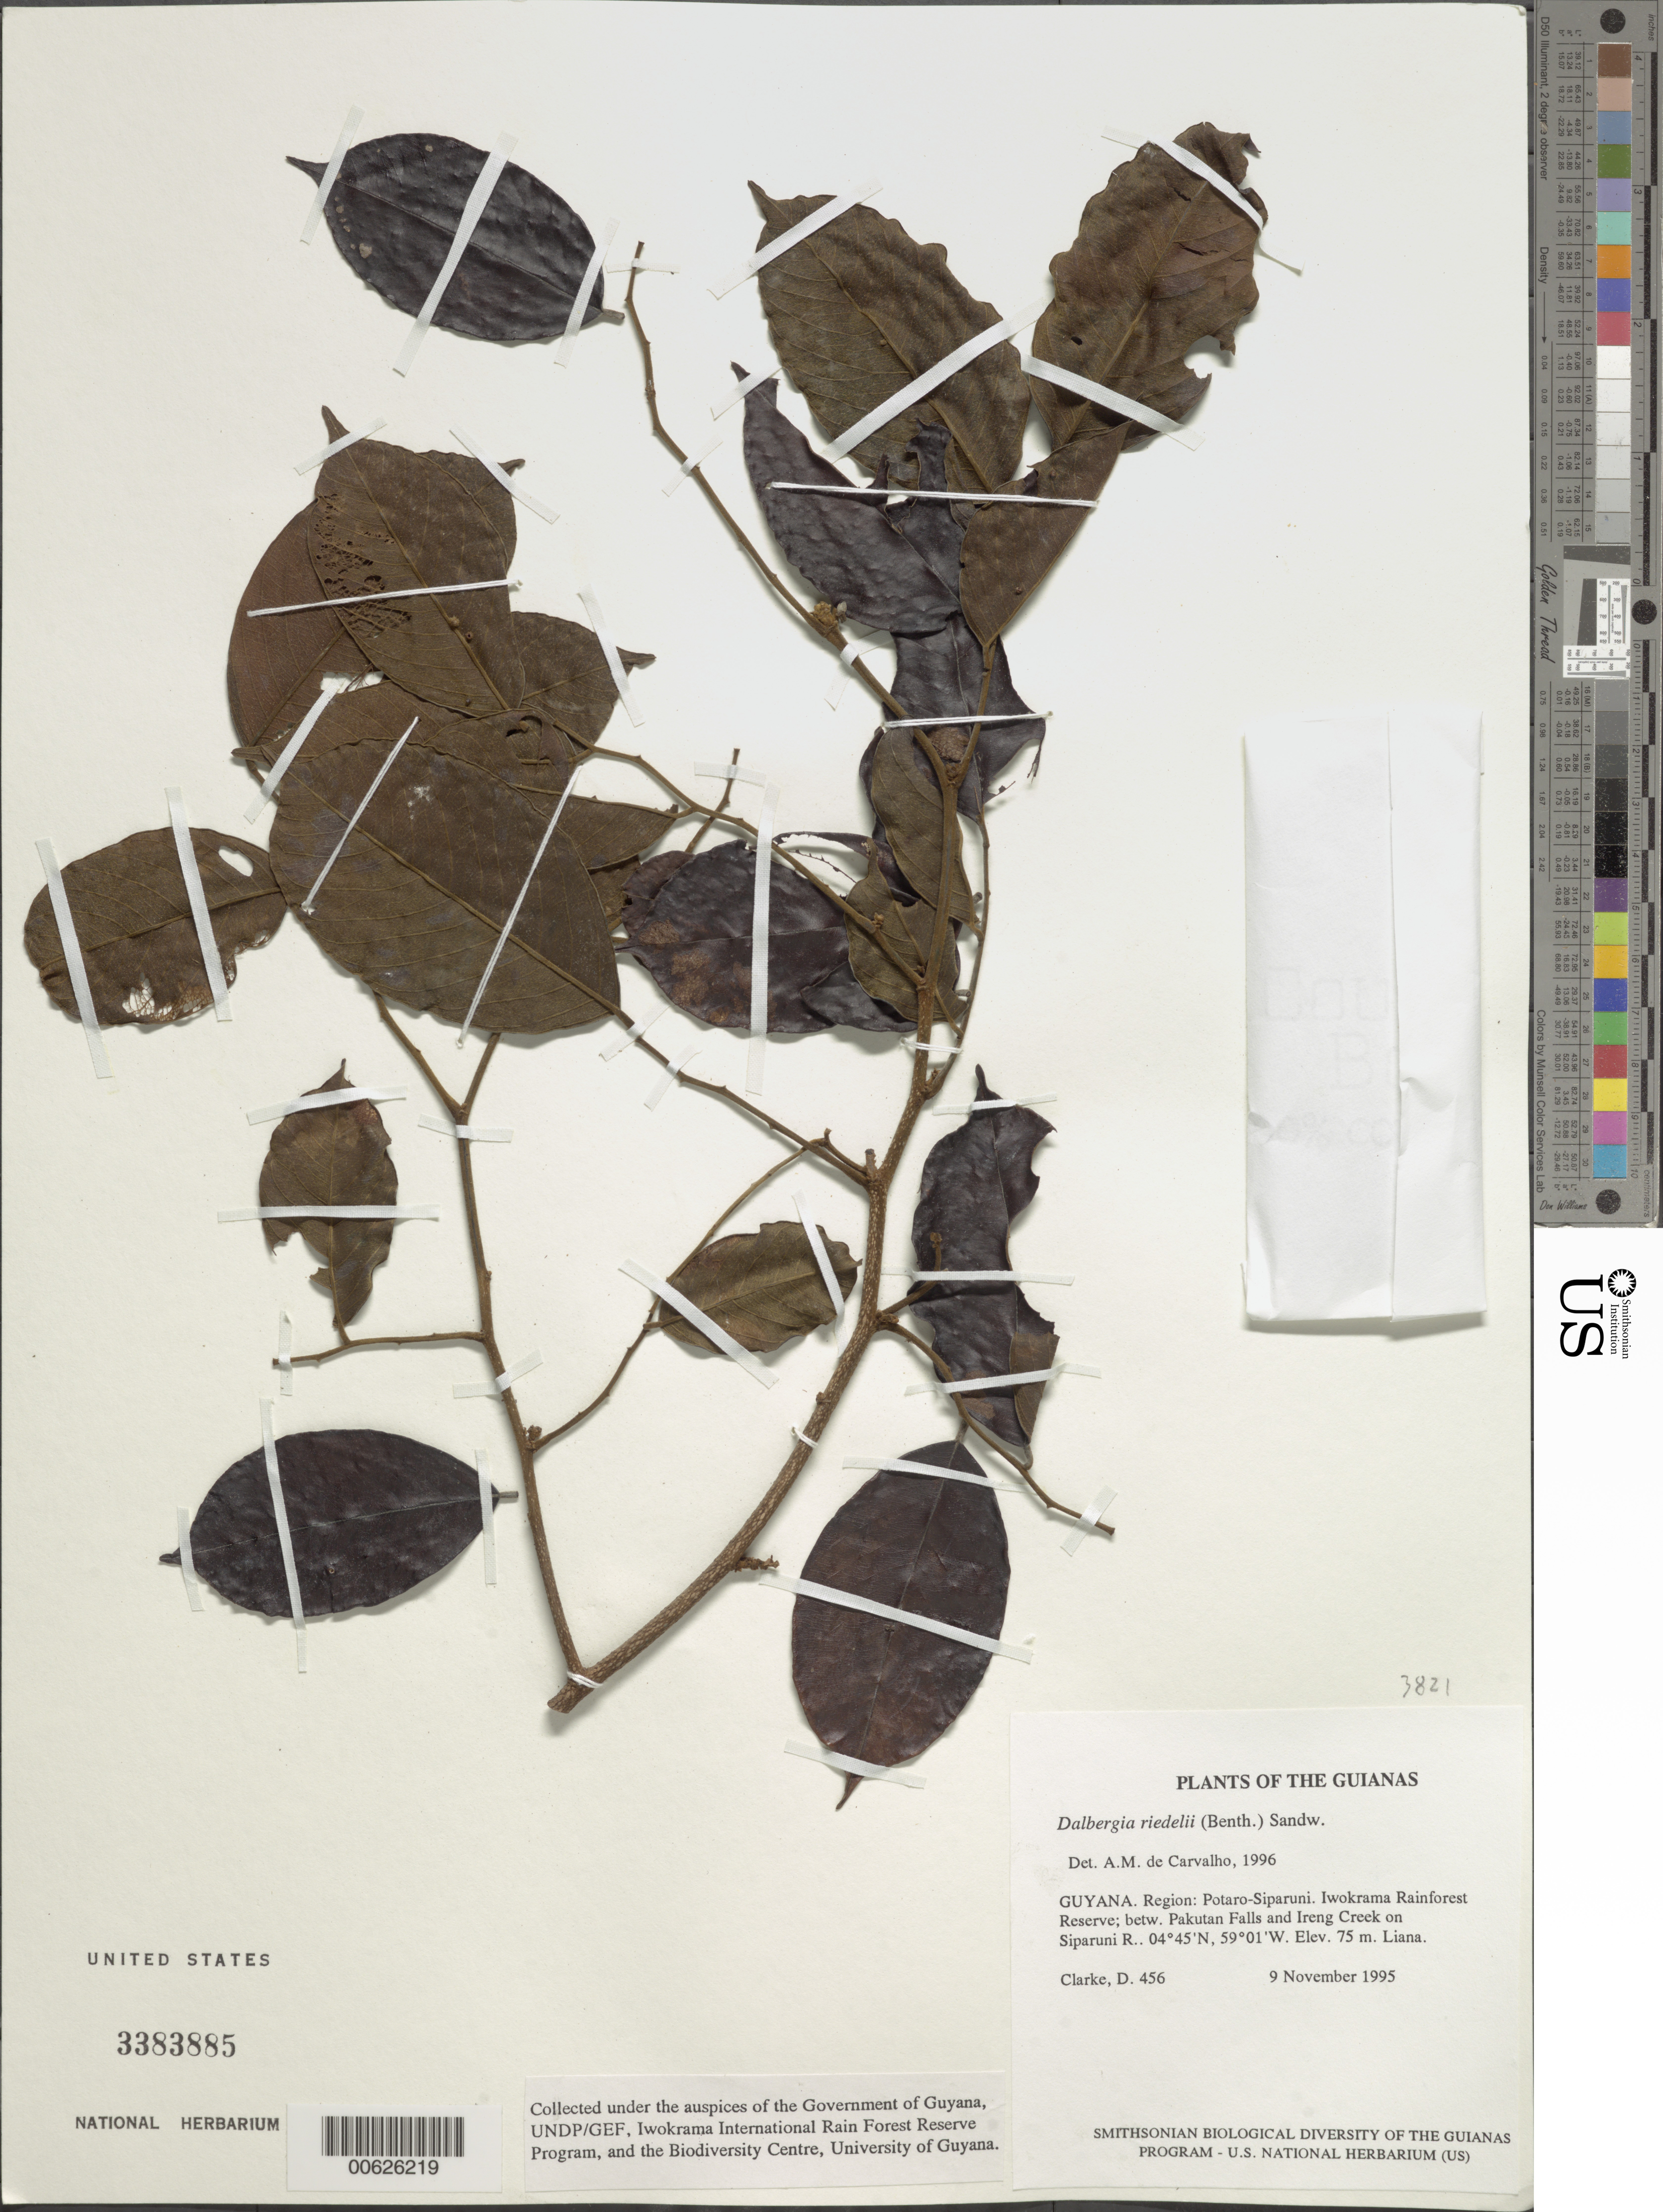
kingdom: Plantae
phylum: Tracheophyta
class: Magnoliopsida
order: Fabales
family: Fabaceae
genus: Dalbergia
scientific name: Dalbergia riedelii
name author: (Benth.) Sandwith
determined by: Carvalho, A. M. V. de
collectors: H. D. Clarke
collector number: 456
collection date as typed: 9 November 1995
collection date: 1995-11-09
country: Guyana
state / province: Potaro-Siparuni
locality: Iwokrama Rainforest Reserve; betw. Pakutau Falls and Ireng Creek on Siparuni R.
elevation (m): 75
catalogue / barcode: US 3383885